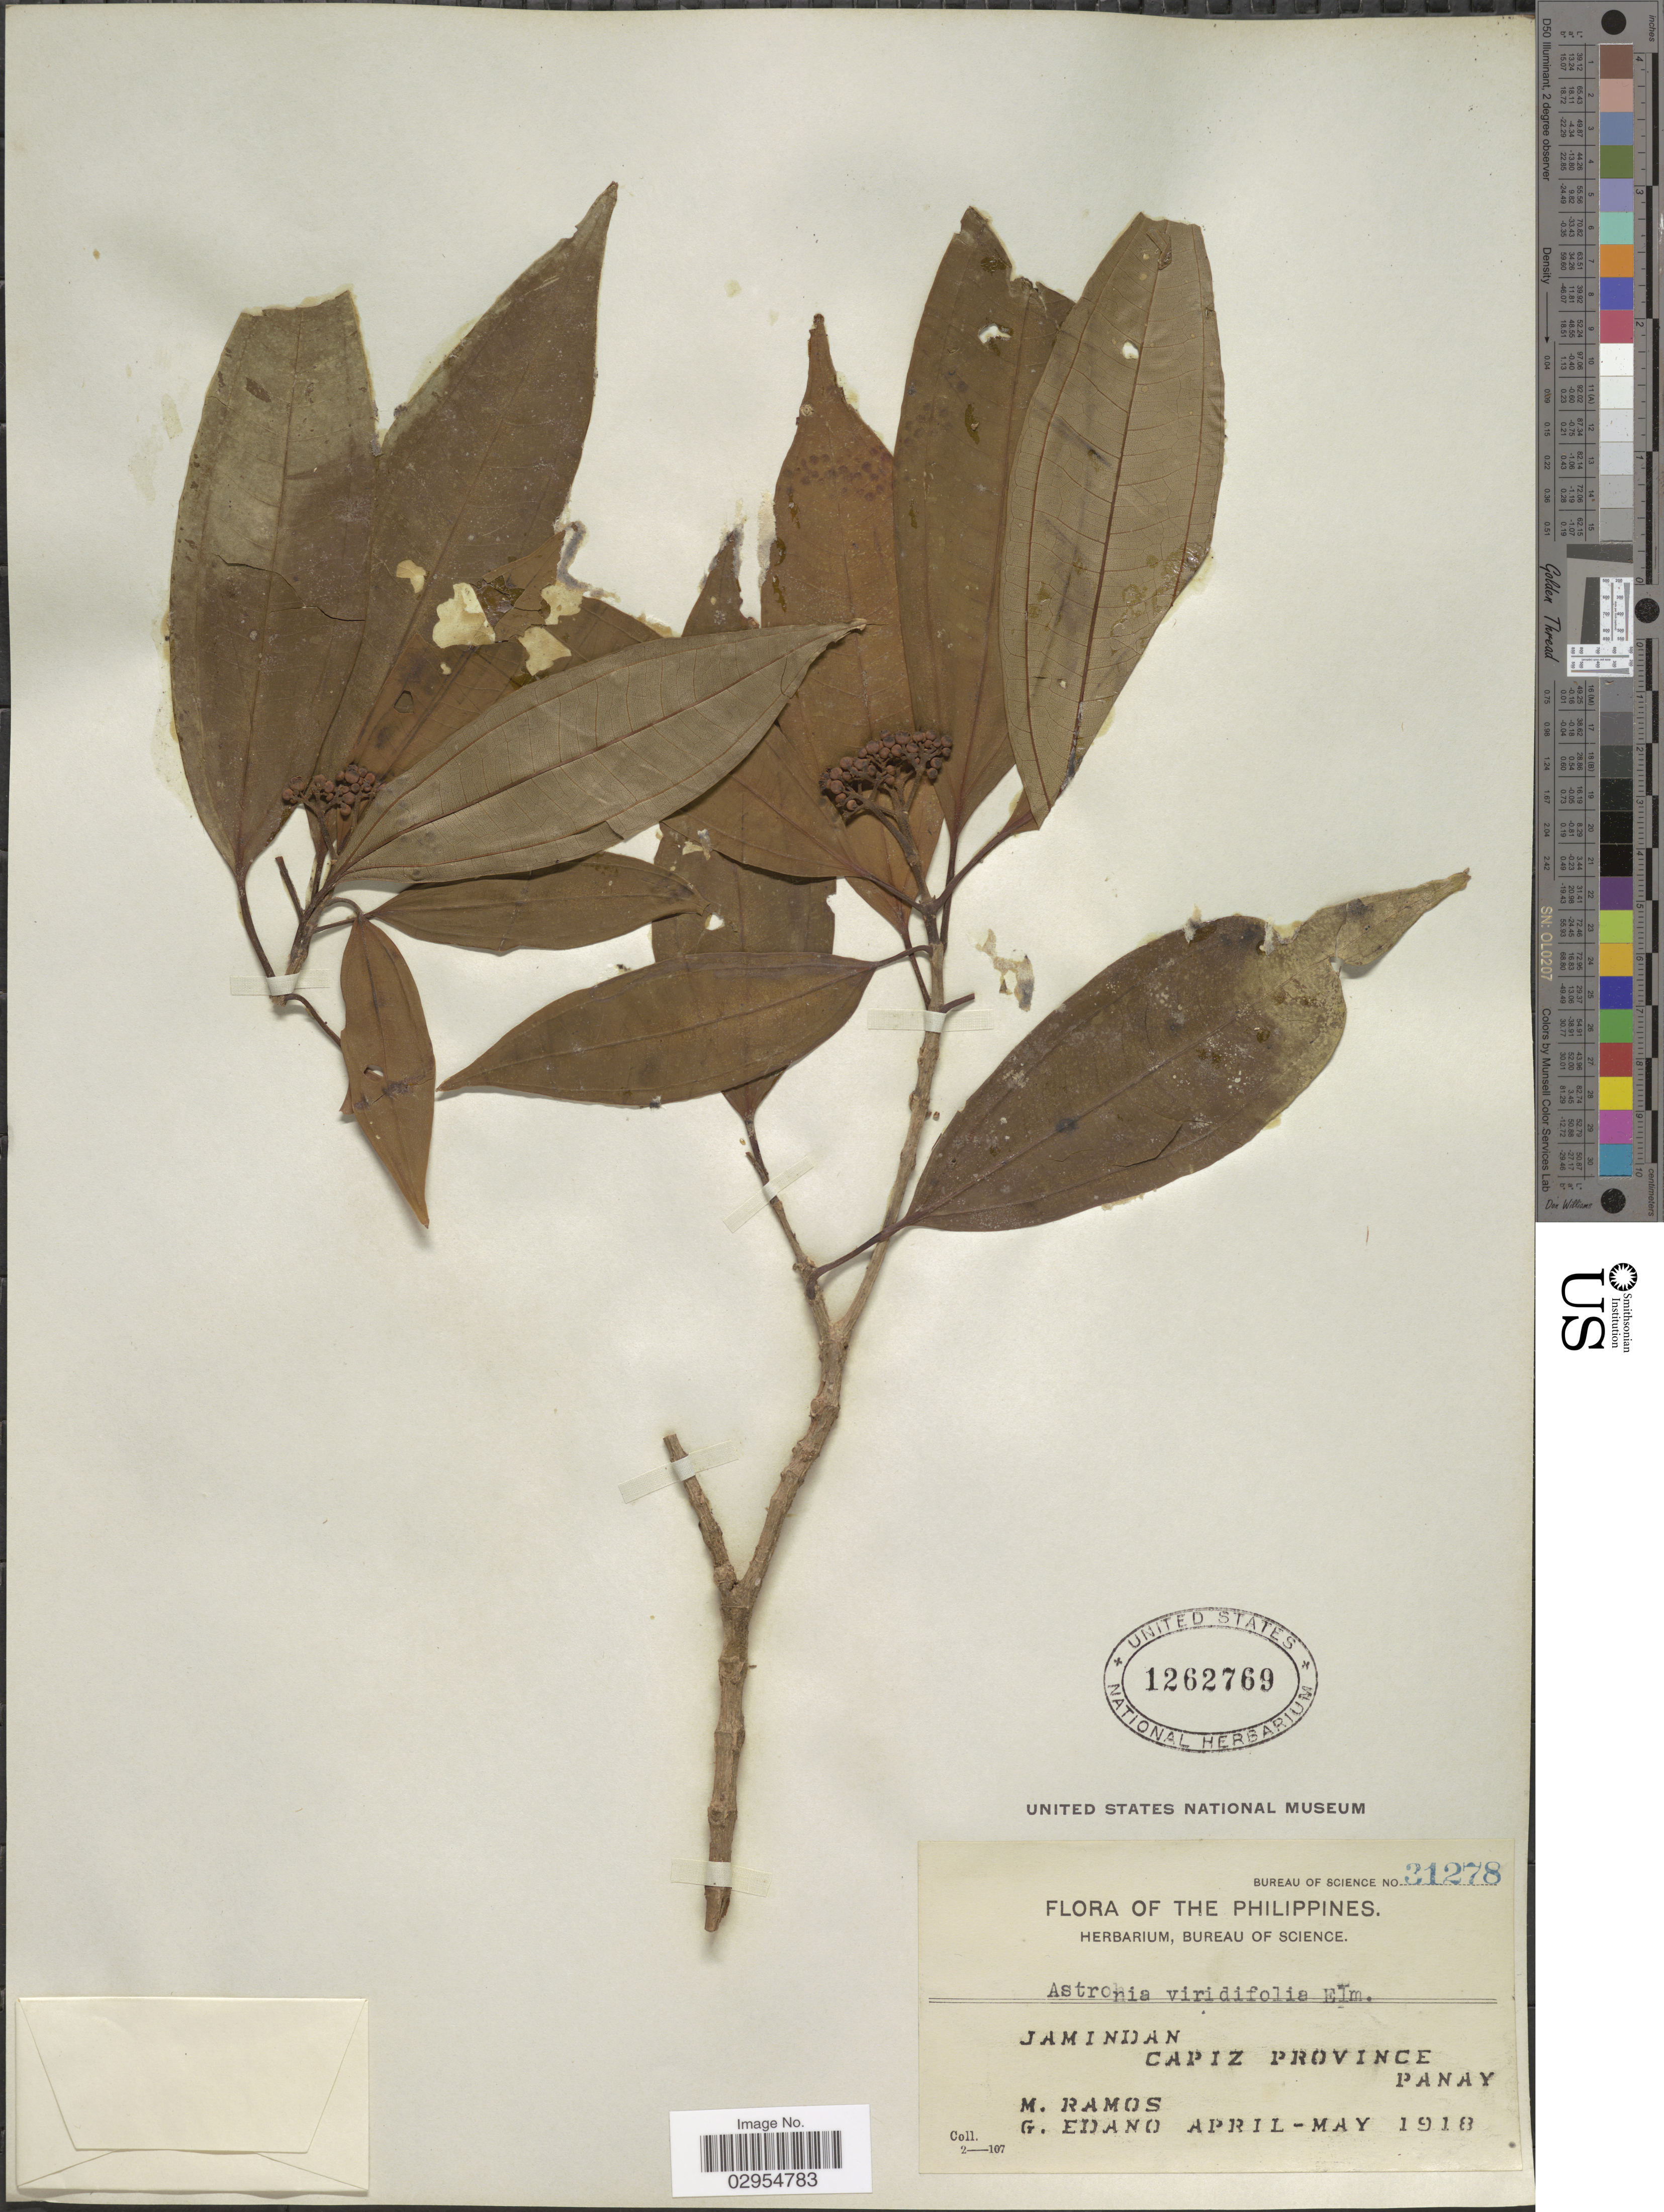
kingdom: Plantae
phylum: Tracheophyta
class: Magnoliopsida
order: Myrtales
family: Melastomataceae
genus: Astronia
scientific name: Astronia viridifolia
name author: Elmer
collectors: M. Ramos & G. Edaño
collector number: Bureau of Science 31278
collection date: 1918-04/1918-05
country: Philippines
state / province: Western Visayas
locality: Jamindan, Capiz Province, Panay.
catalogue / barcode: US 1262769